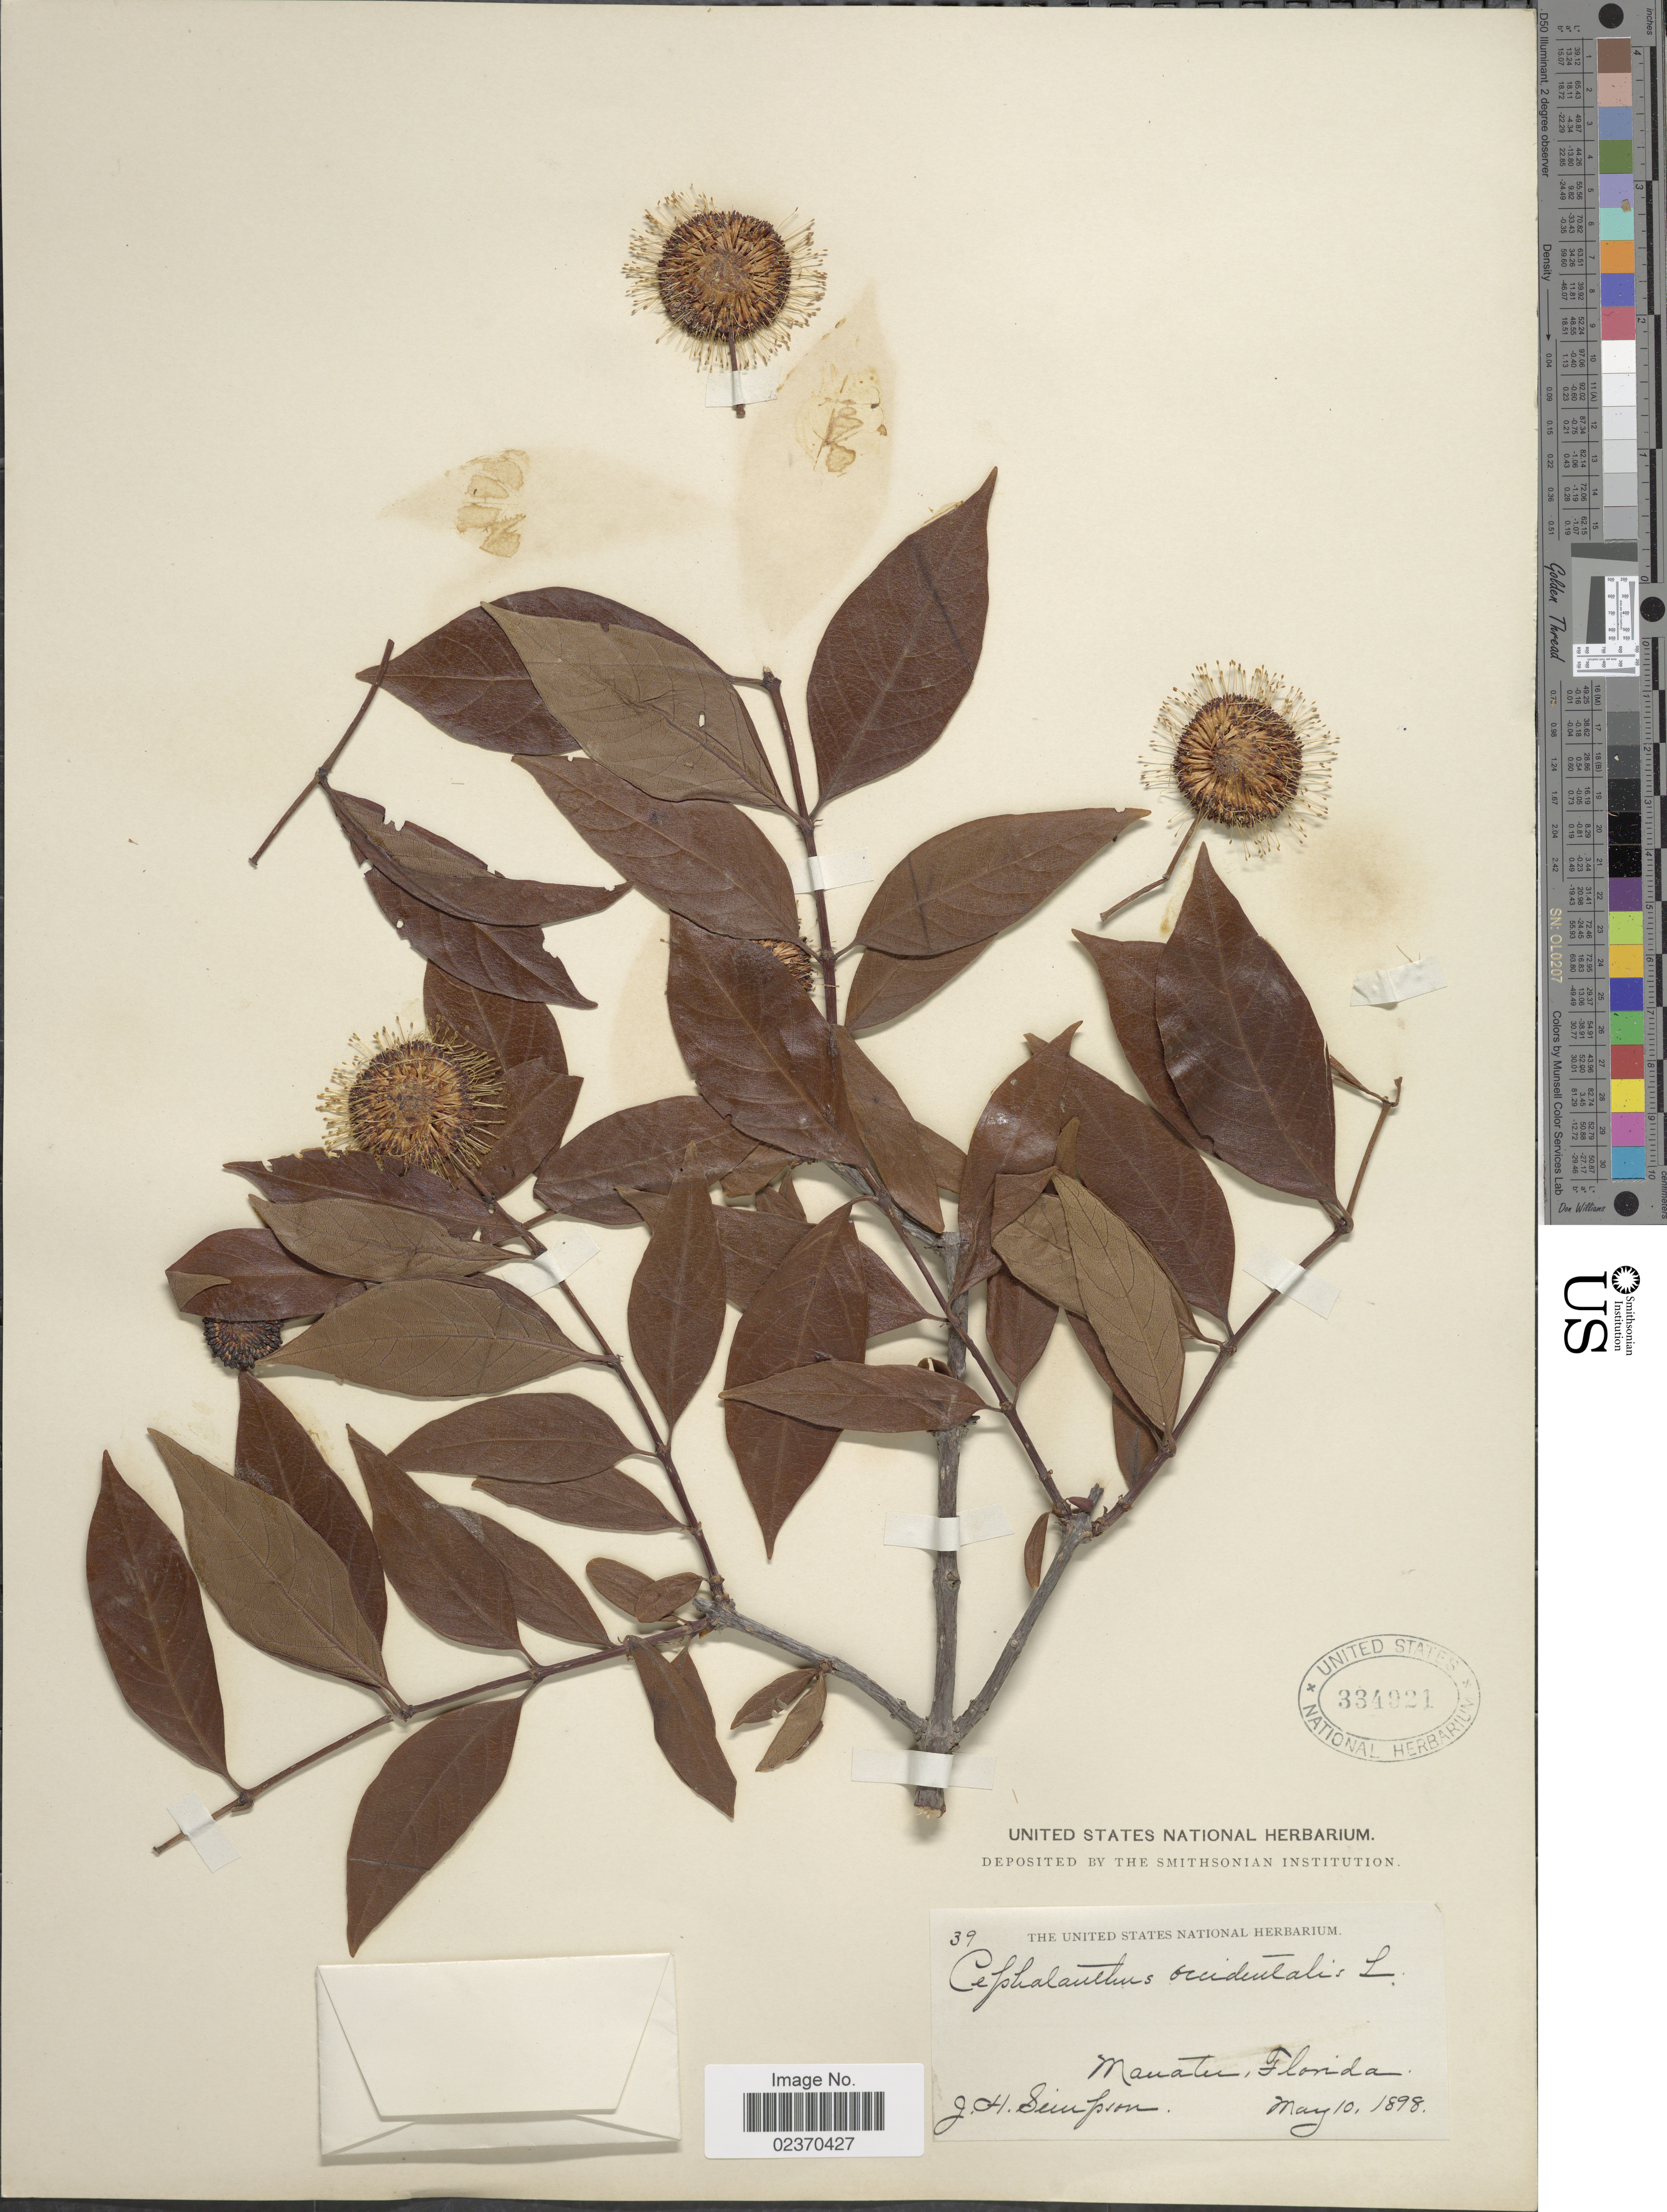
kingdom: Plantae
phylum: Tracheophyta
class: Magnoliopsida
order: Gentianales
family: Rubiaceae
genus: Cephalanthus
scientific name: Cephalanthus occidentalis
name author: L.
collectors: J. H. Simpson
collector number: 39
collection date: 1898-05-10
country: United States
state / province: Florida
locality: Manatee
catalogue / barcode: US 334921